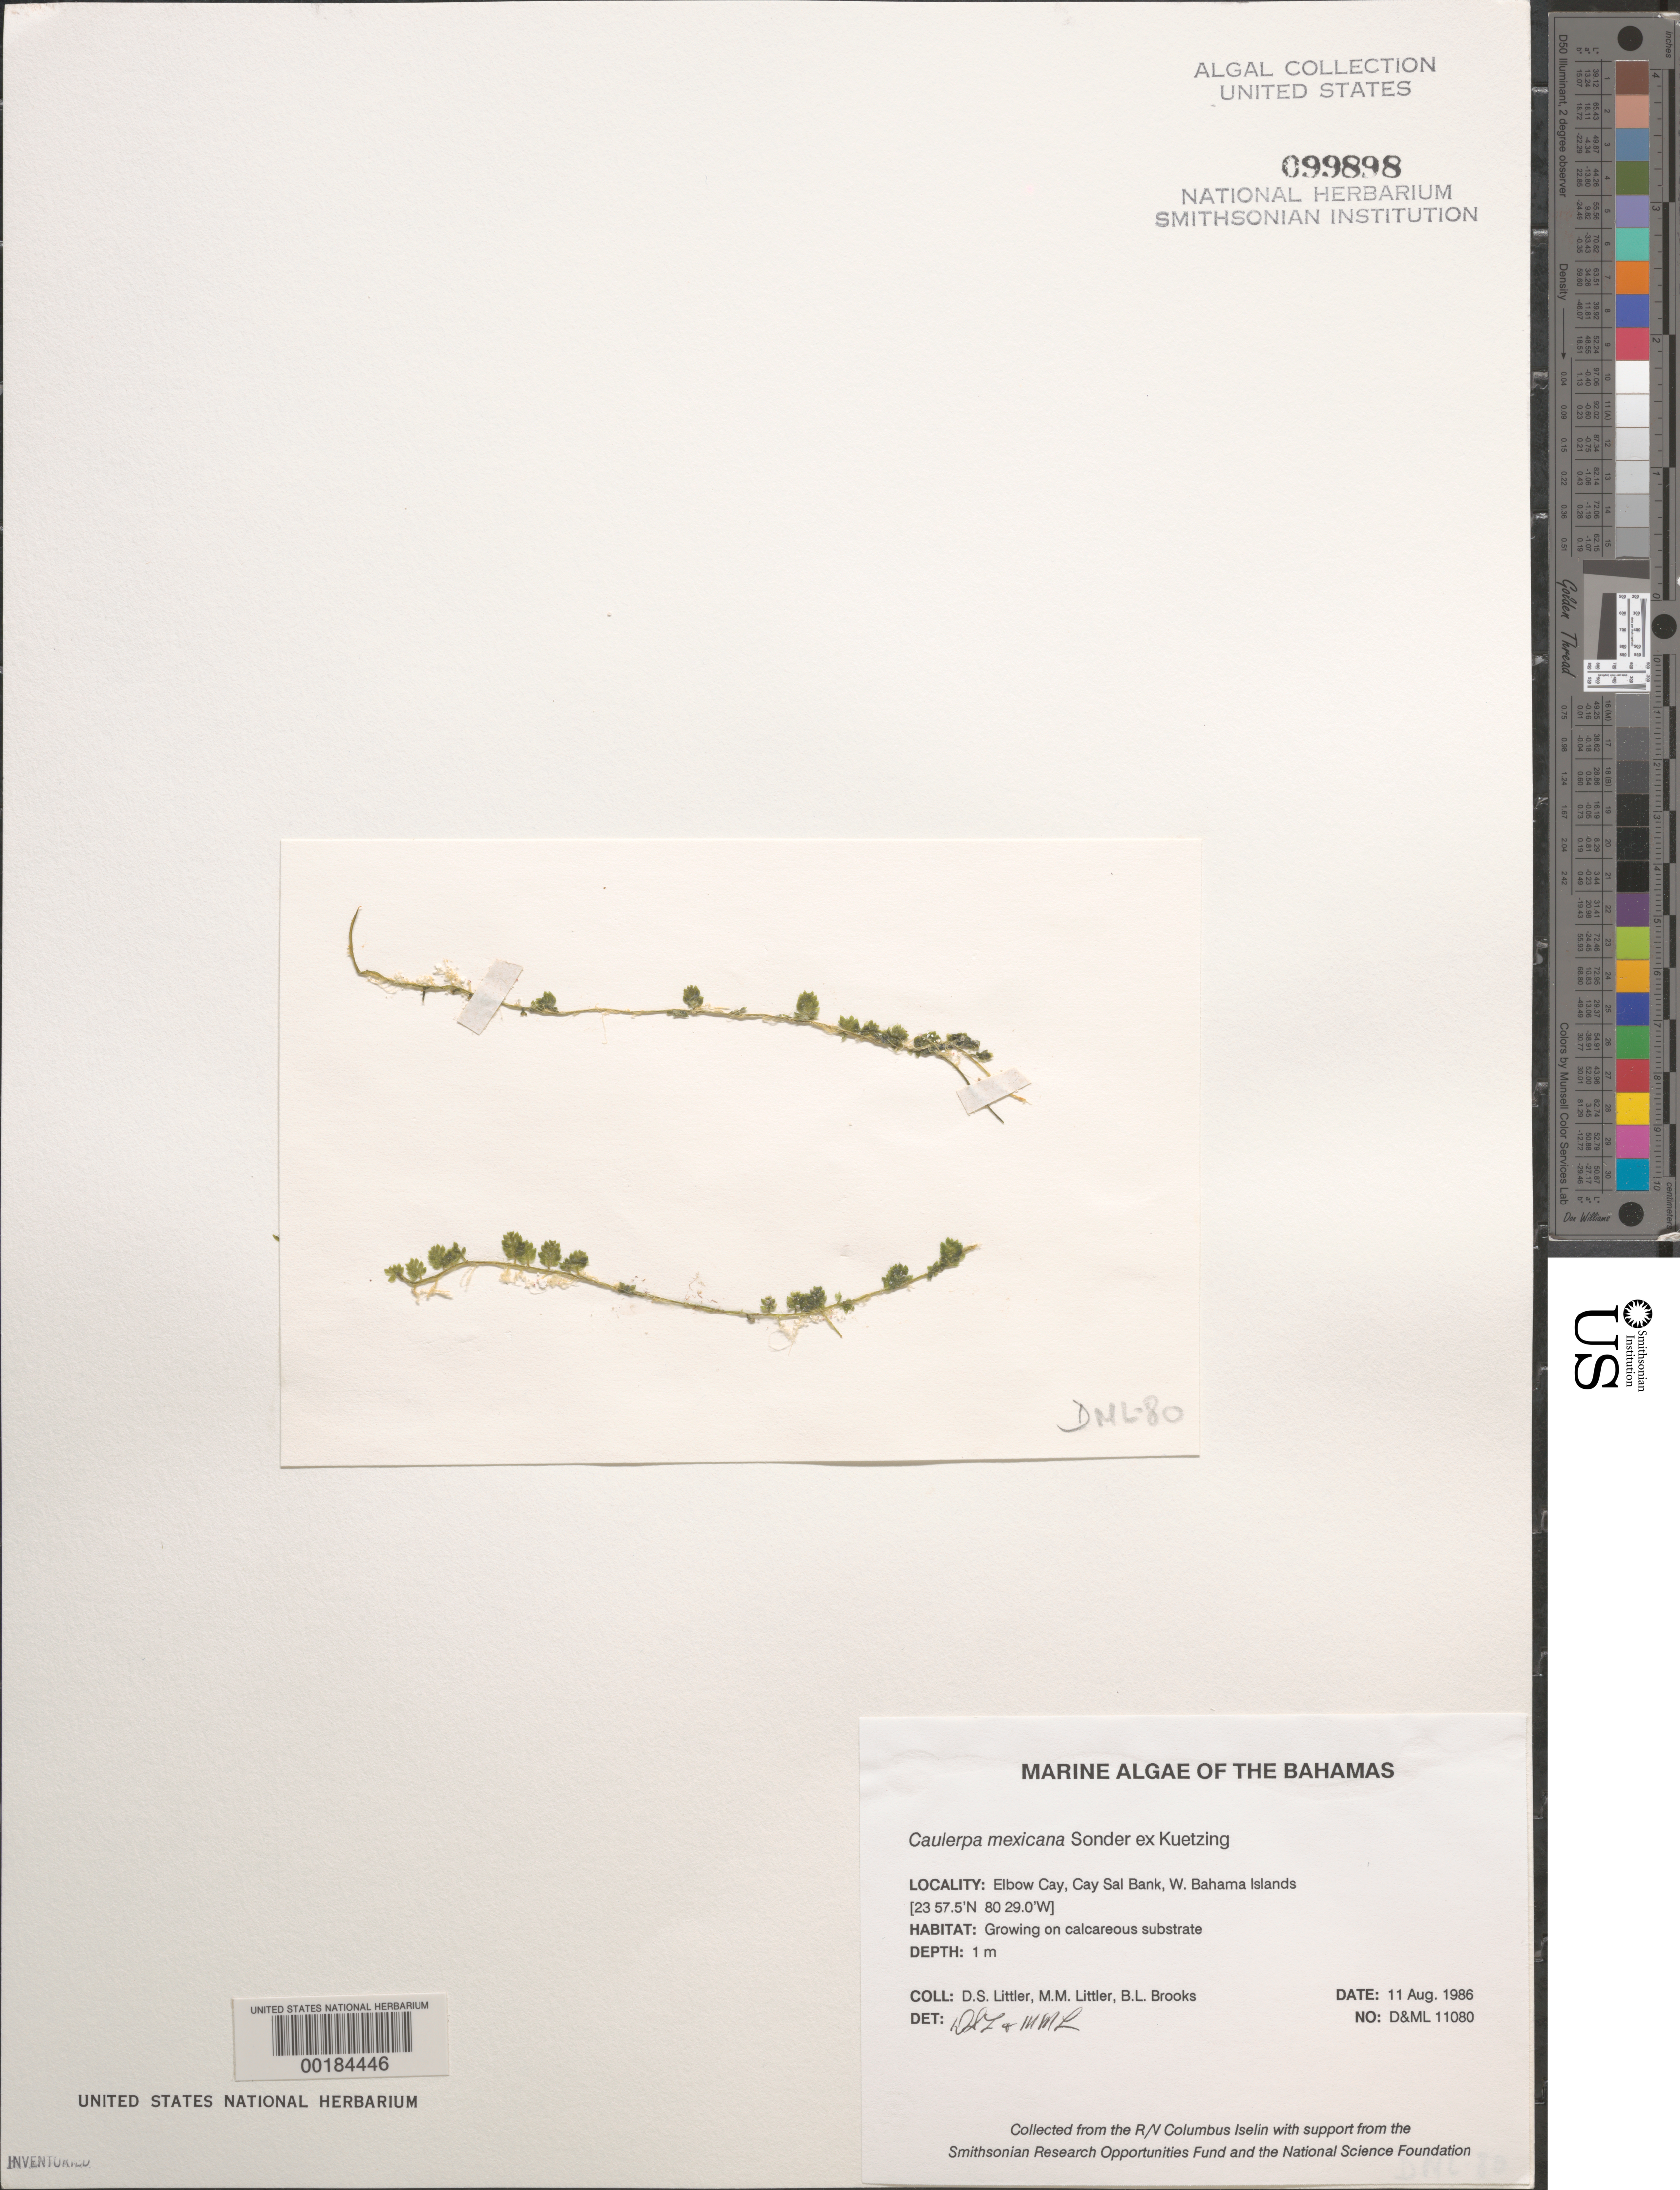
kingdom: Plantae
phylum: Chlorophyta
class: Ulvophyceae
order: Bryopsidales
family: Caulerpaceae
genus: Caulerpa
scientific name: Caulerpa mexicana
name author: Sond. ex Kütz.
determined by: Littler, D. S.; Littler, M. M.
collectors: D. S. Littler, M. M. Littler & B. Brooks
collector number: D&ML 11080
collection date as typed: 11 Aug 1986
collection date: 1986-08-11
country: Bahamas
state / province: Bimini Banks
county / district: Bimini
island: Elbow Cay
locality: Cay Sal Banks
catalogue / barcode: US 99898